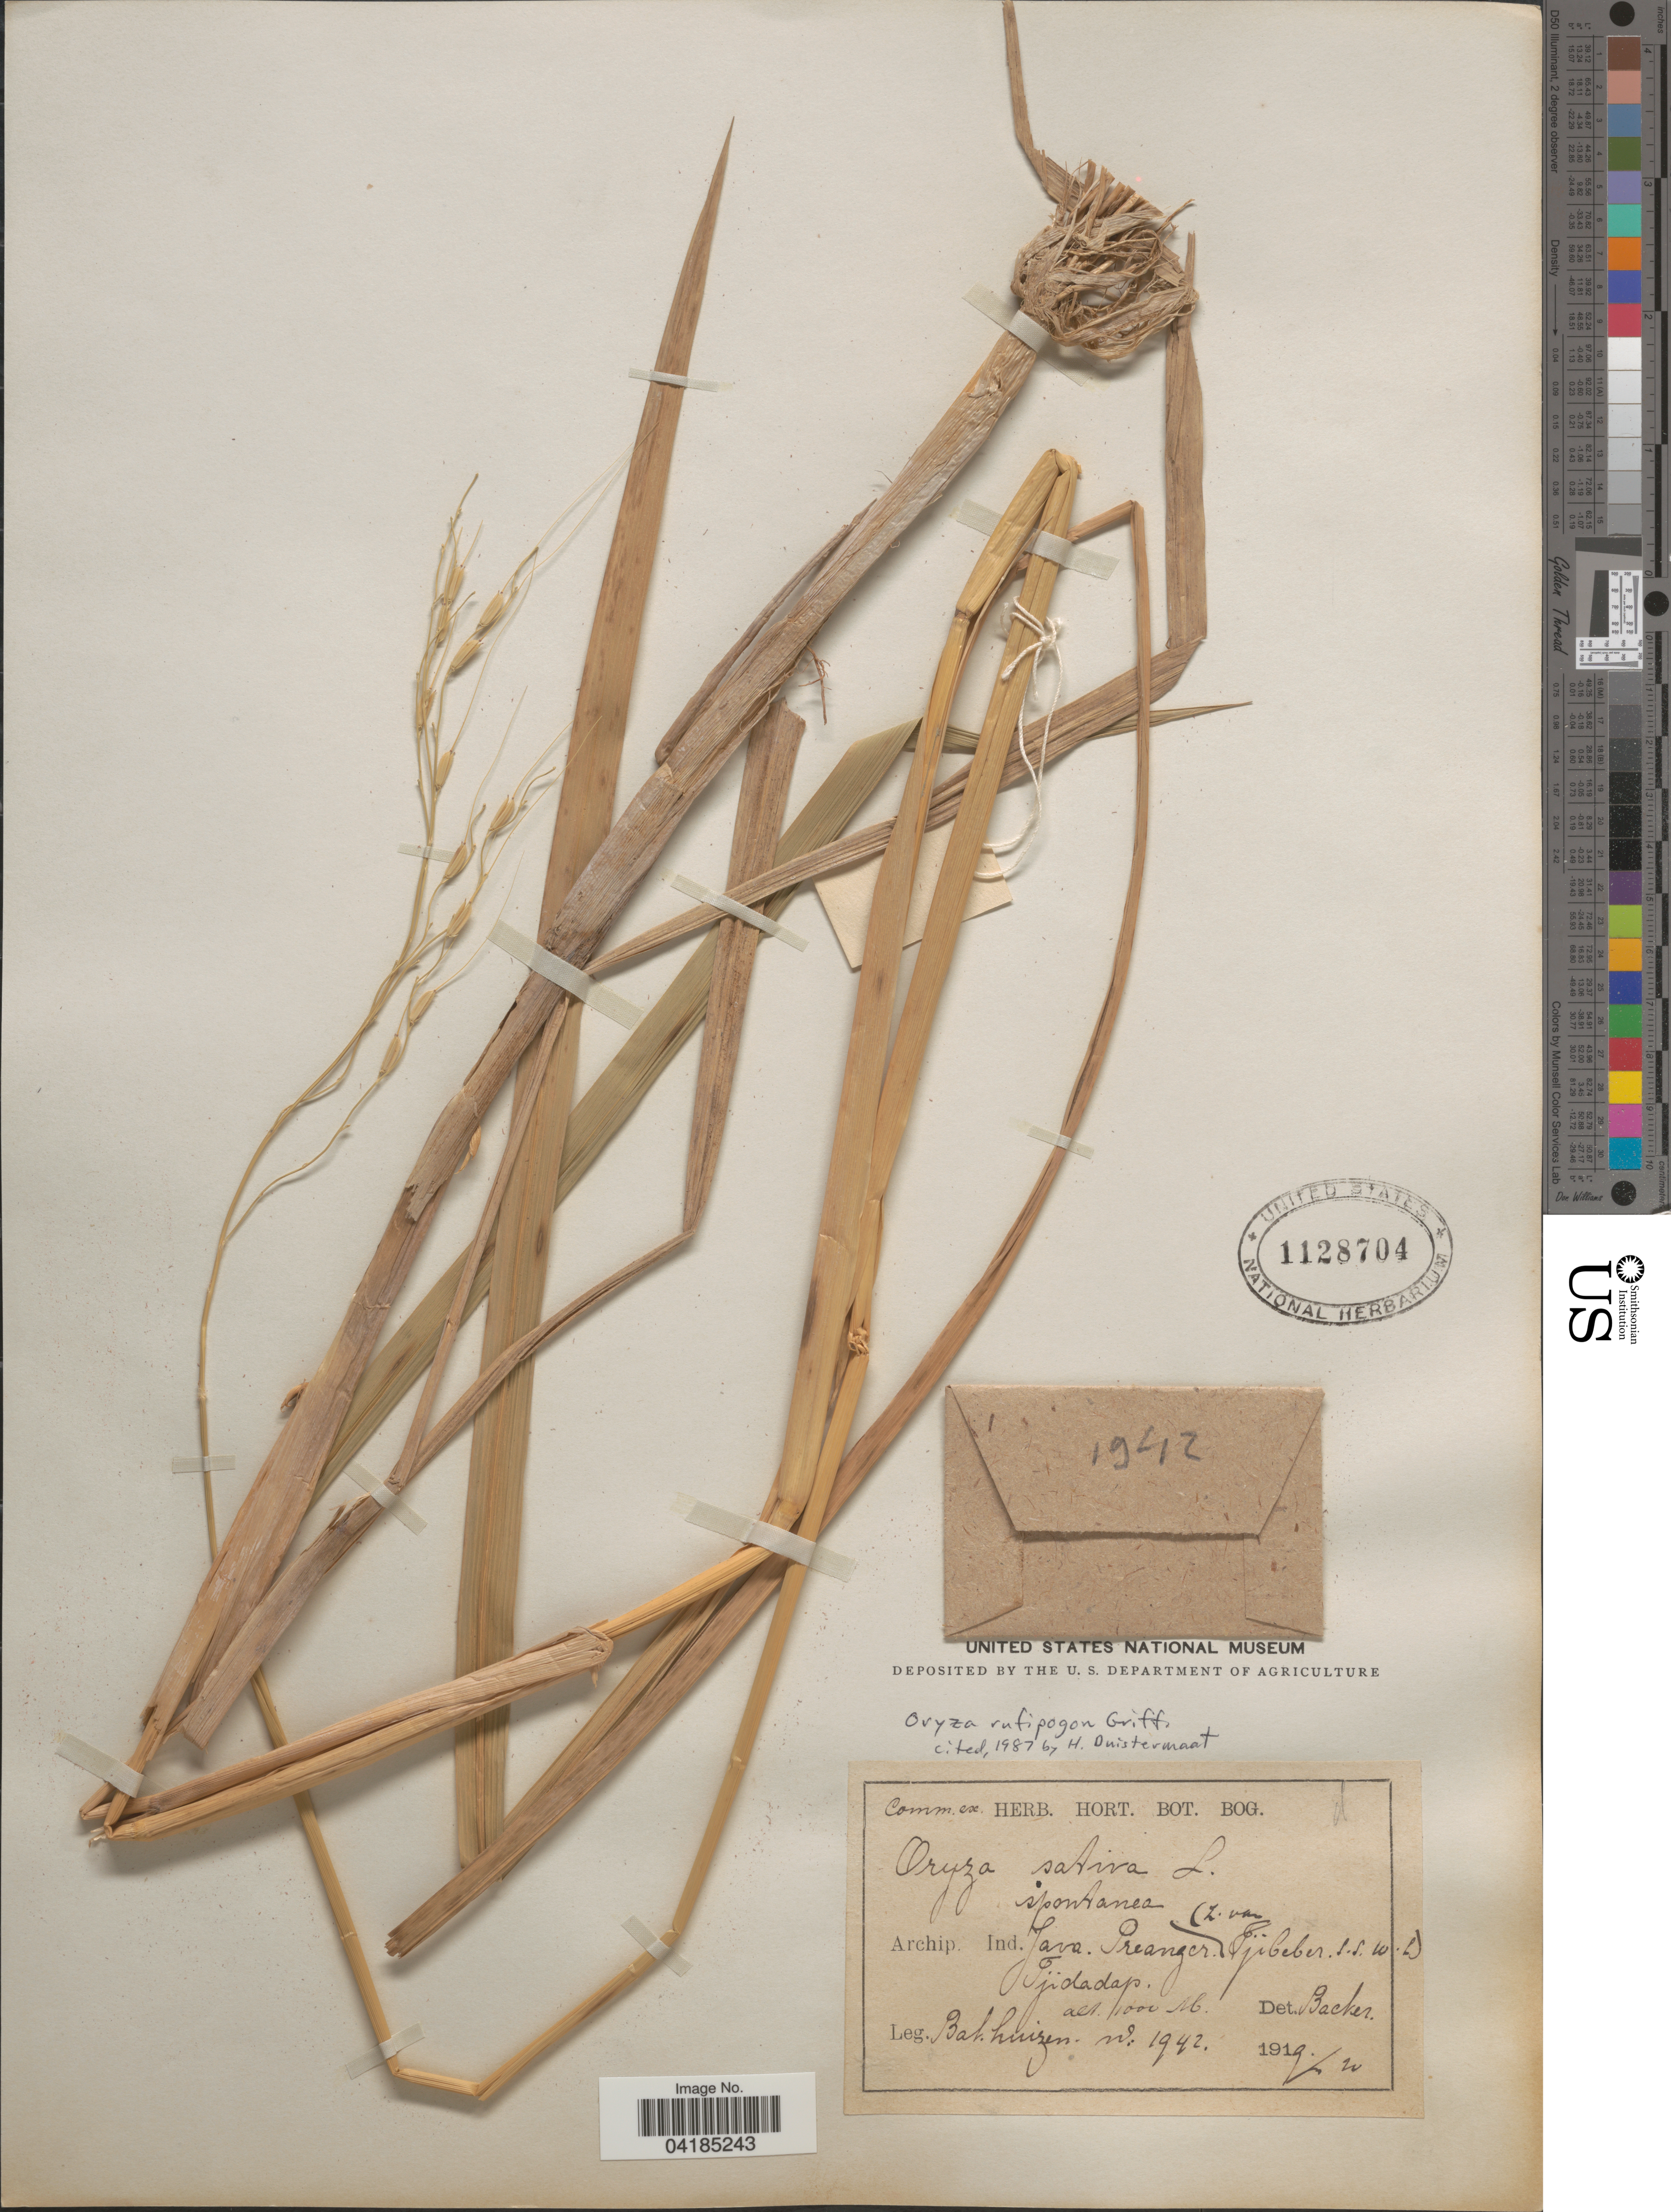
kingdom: Plantae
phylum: Tracheophyta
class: Liliopsida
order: Poales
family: Poaceae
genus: Oryza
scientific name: Oryza rufipogon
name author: Griffith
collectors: -. Bakhuizen van den Brink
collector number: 1942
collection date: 1919/1920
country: Indonesia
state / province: Java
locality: Archip. Ind. Java. Preanger (Z. van Tjibeber. S.S.W. L.). Tjidadap.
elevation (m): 1000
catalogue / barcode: US 1128704